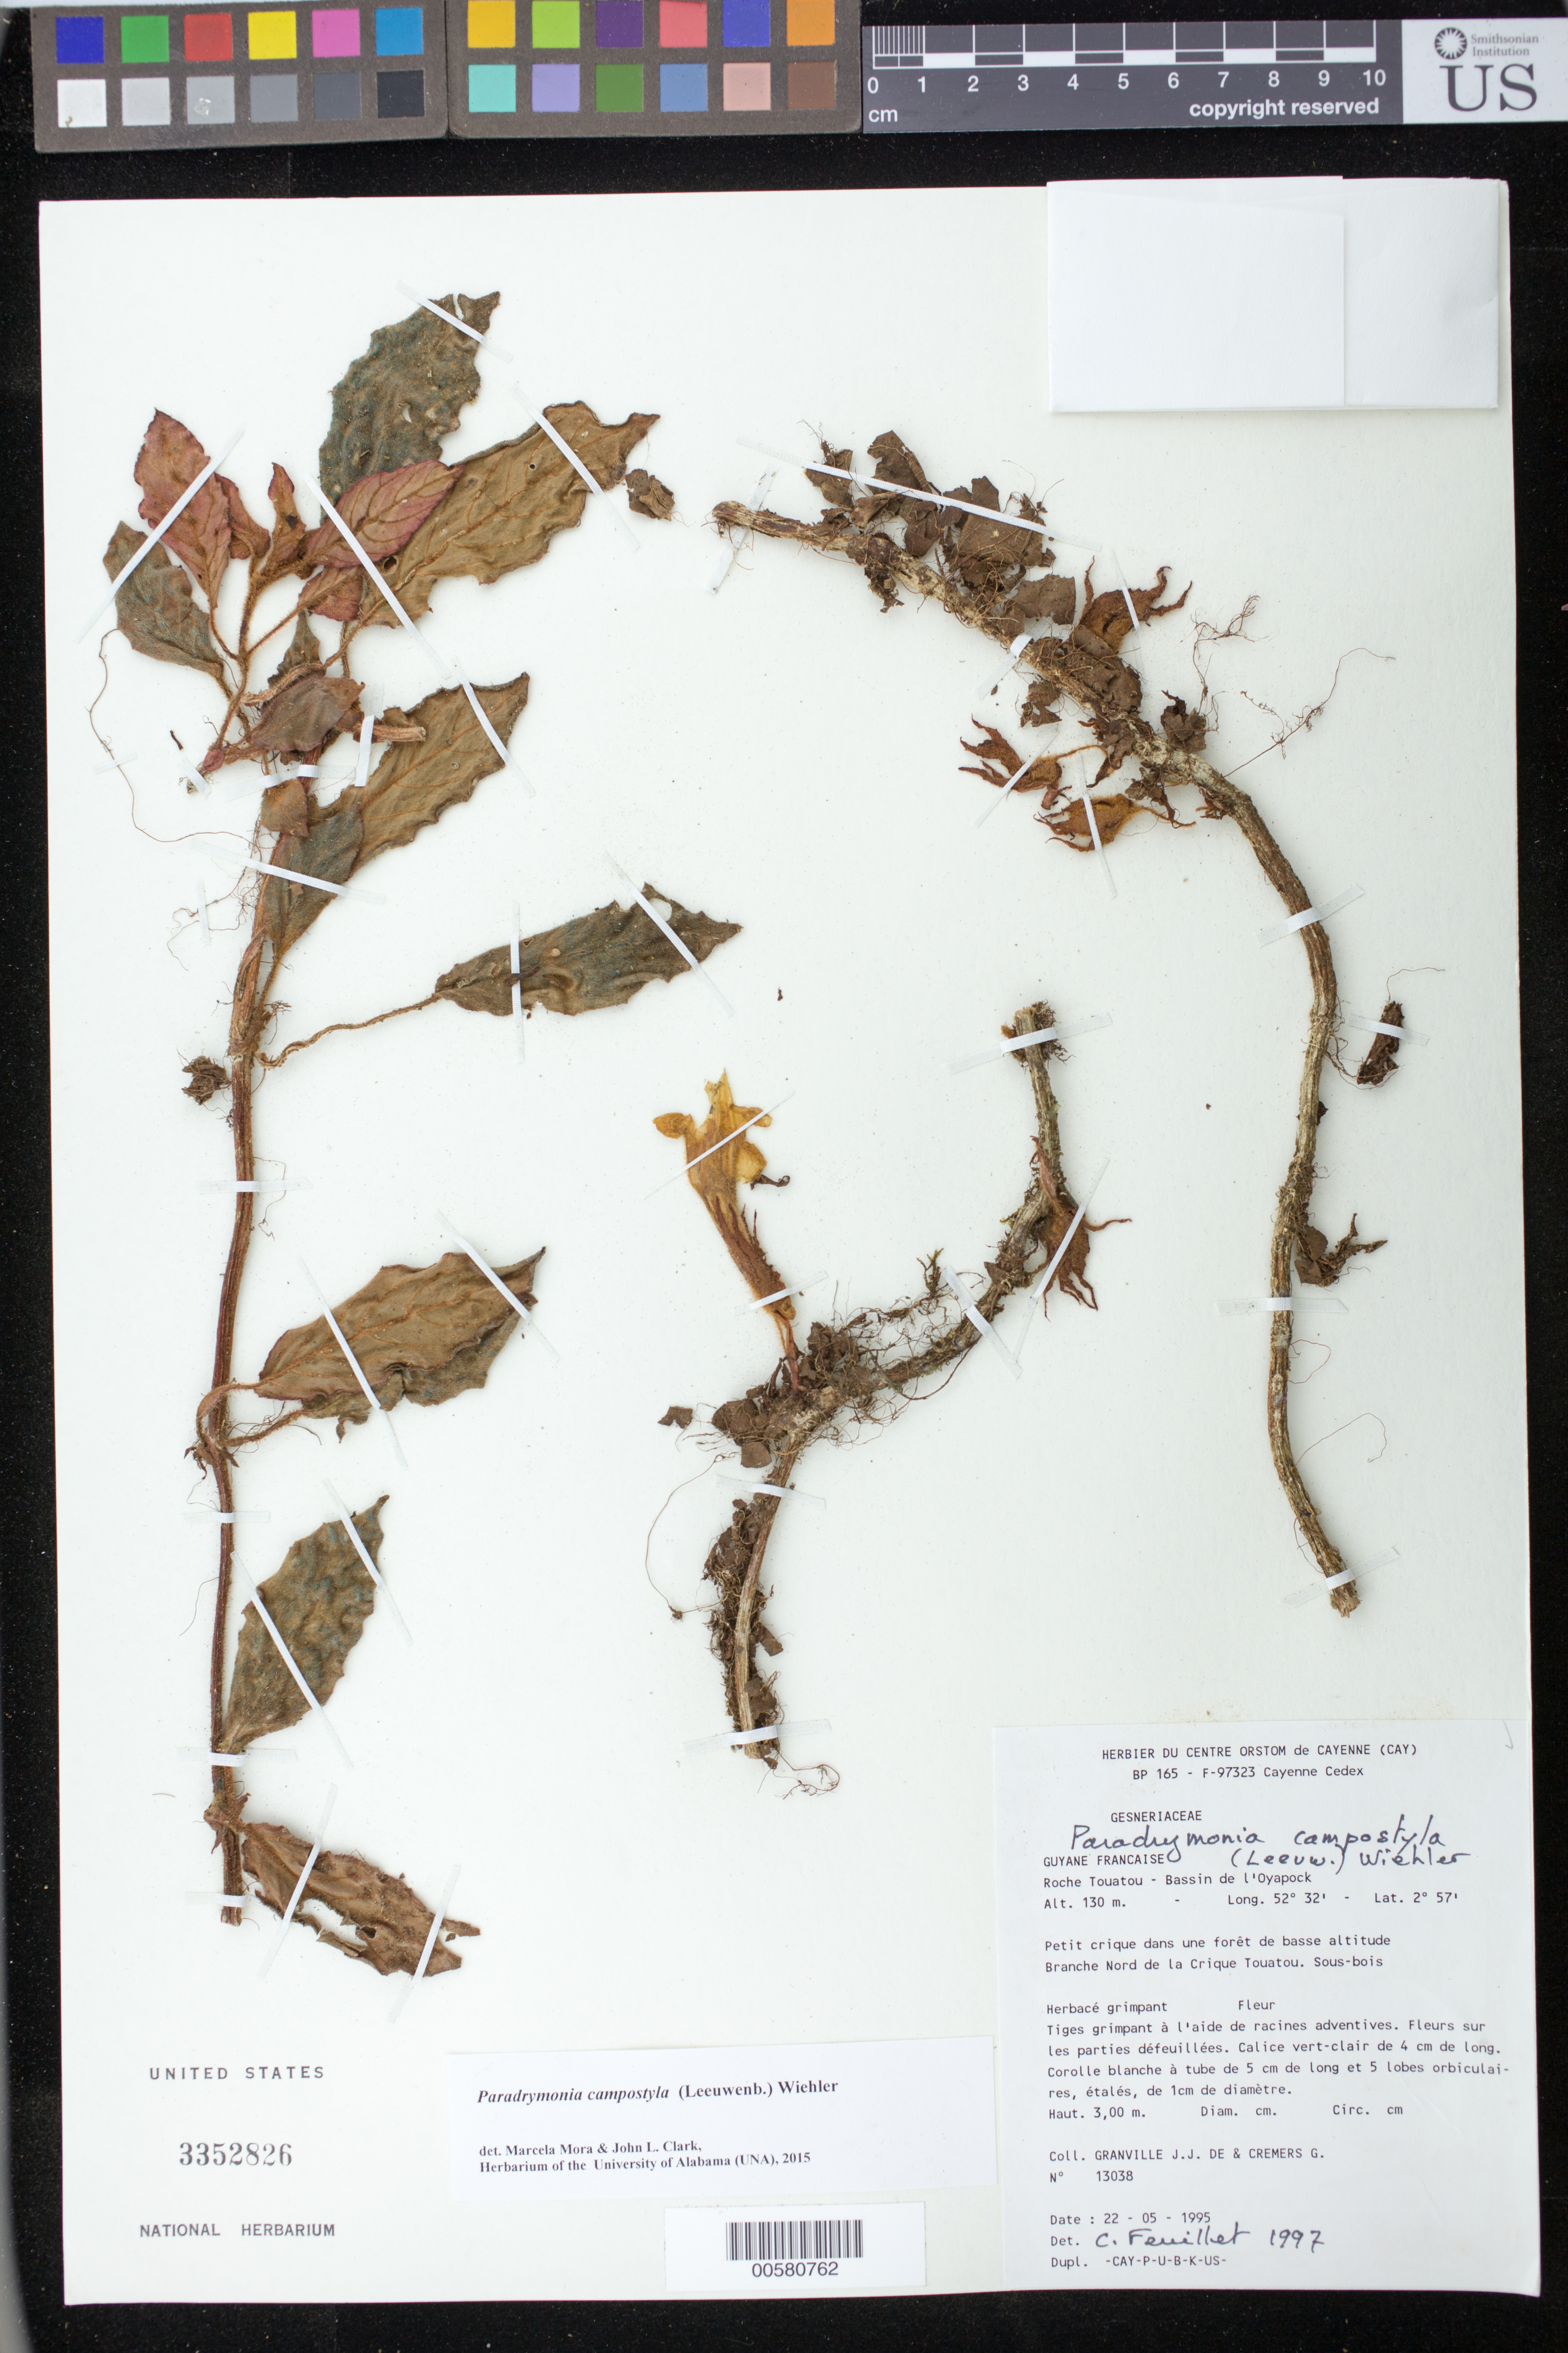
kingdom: Plantae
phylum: Tracheophyta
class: Magnoliopsida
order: Lamiales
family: Gesneriaceae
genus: Paradrymonia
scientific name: Paradrymonia campostyla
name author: (Leeuwenb.) Wiehler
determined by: Skog, Laurence E.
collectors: J.-J. de Granville & G. Cremers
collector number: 13038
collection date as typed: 22 May 1995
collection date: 1995-05-22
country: French Guiana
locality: Roche Touatou, bassin de l'Oyapock; Branche Nord de la Crique Touatou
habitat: Petit crique dans une forêt de basse altitude; sous-bois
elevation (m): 130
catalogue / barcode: US 3352826